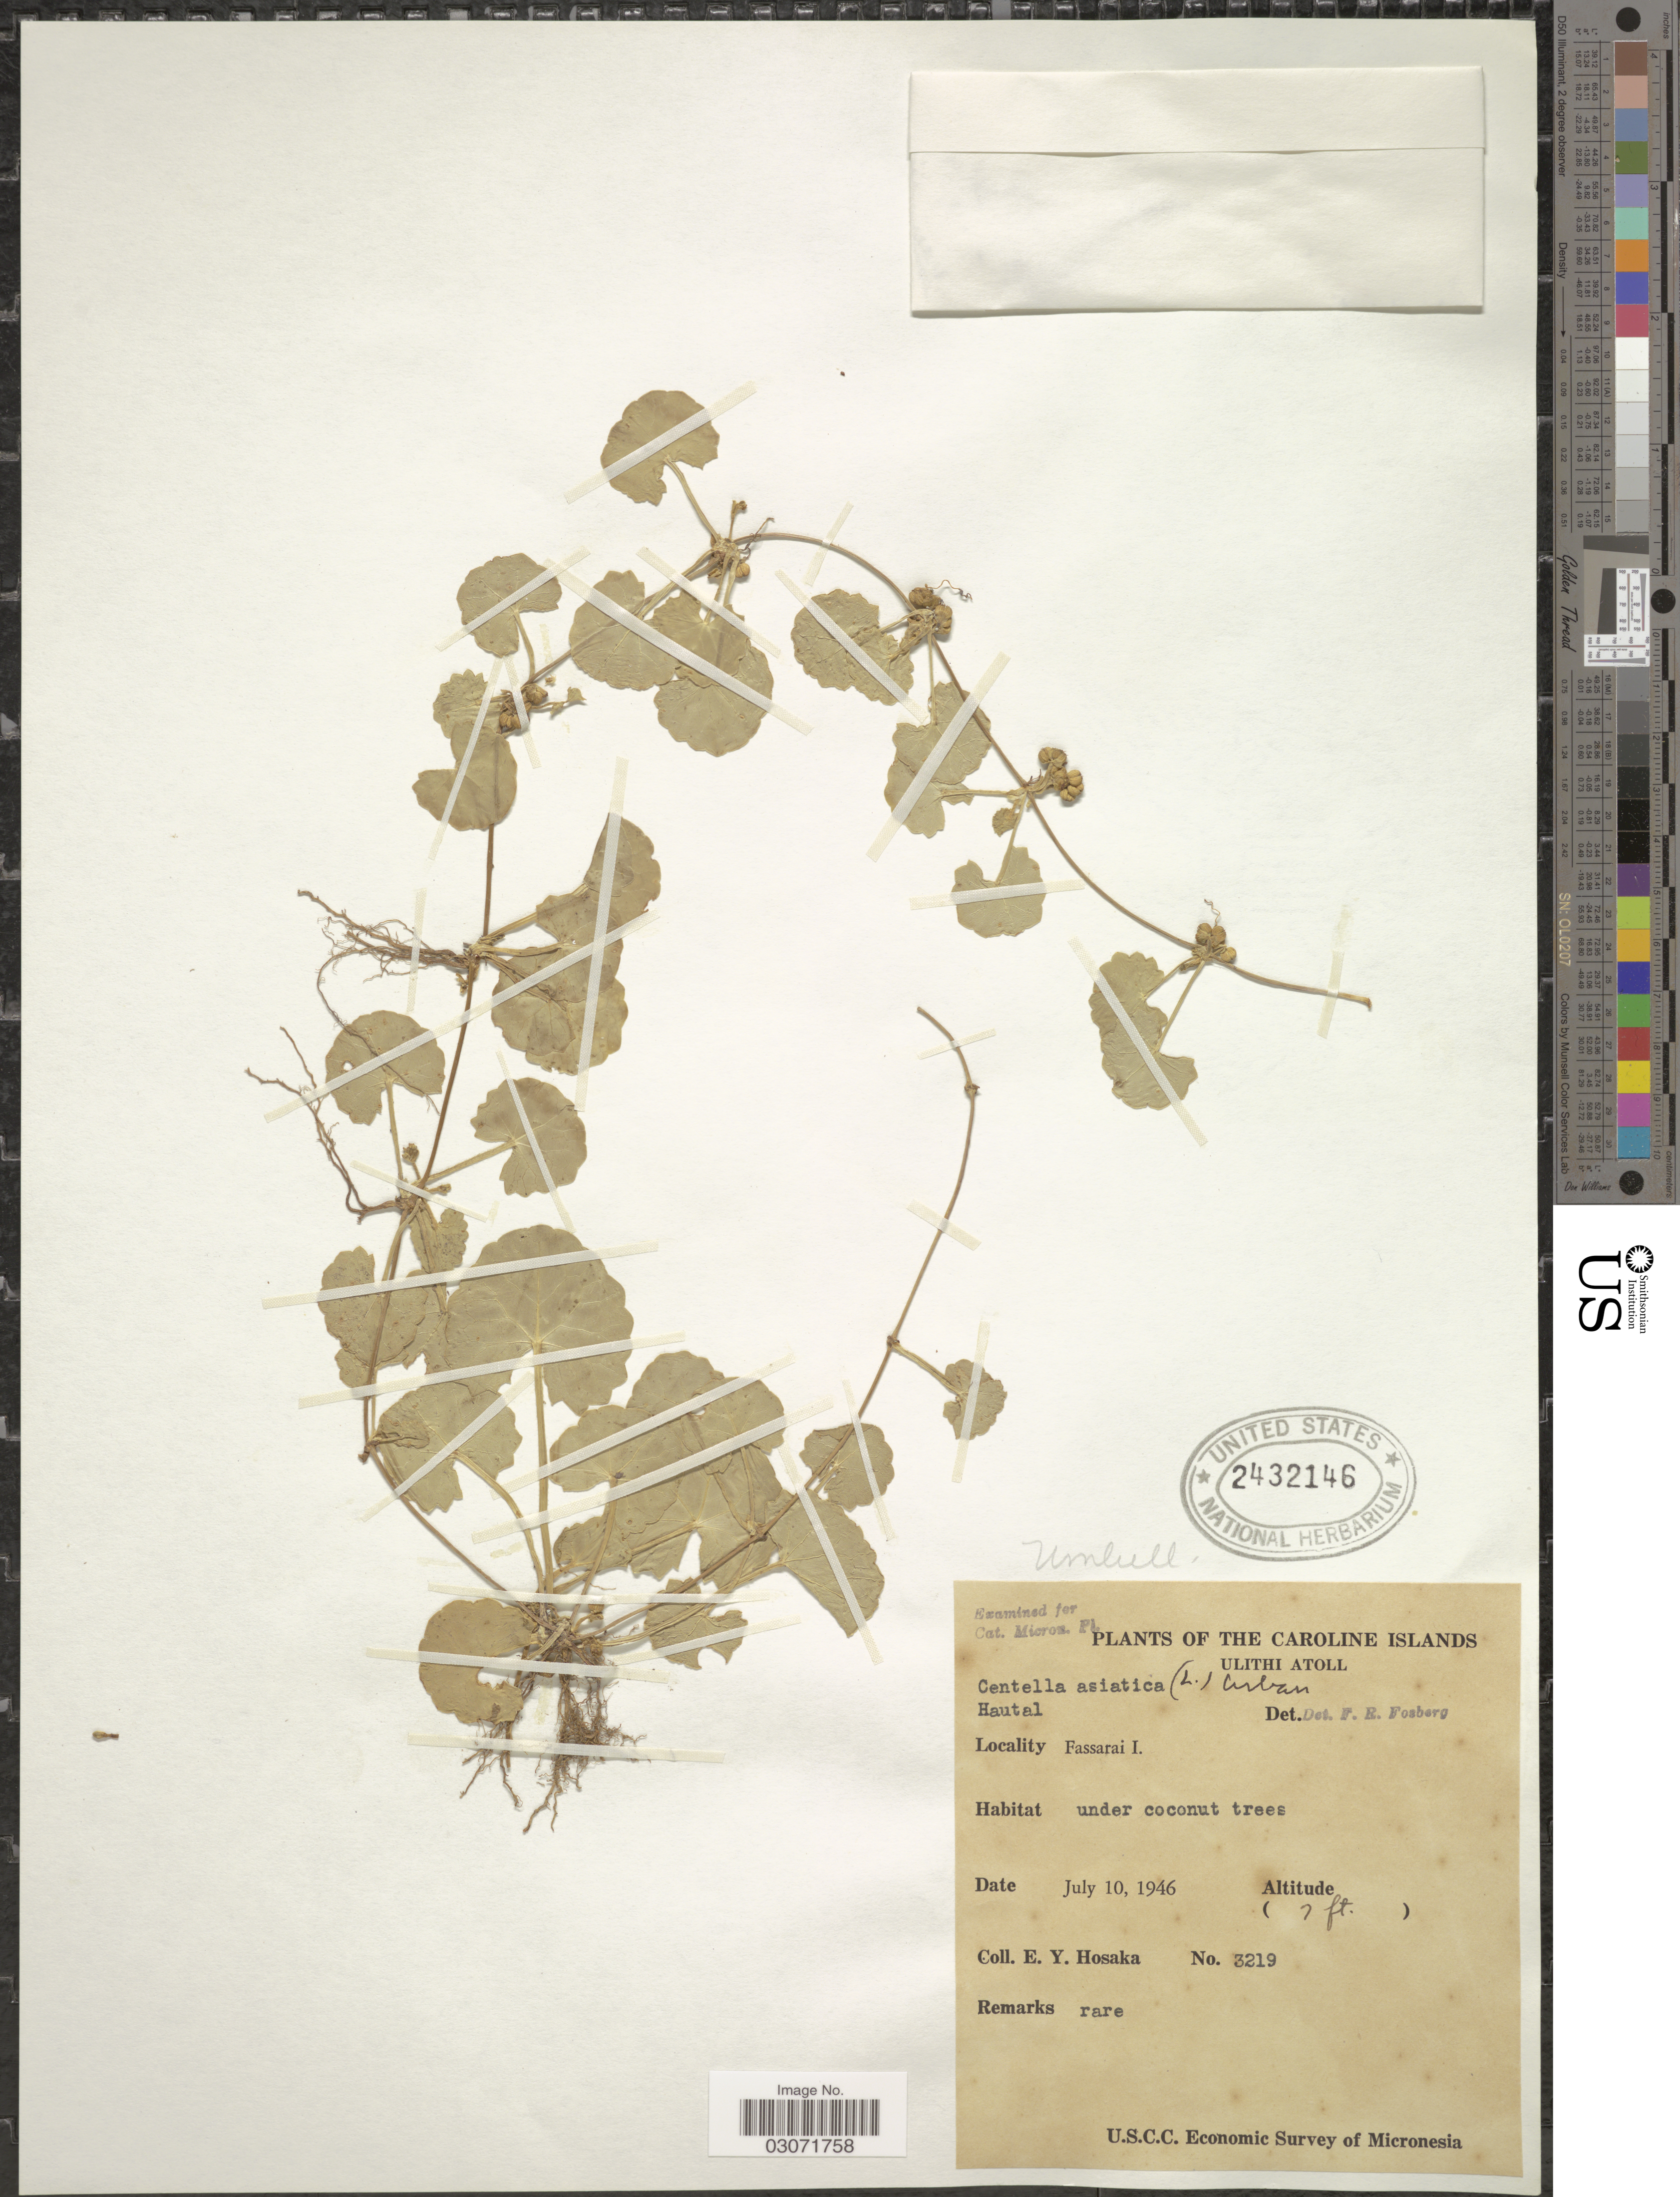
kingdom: Plantae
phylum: Tracheophyta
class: Magnoliopsida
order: Apiales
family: Apiaceae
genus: Centella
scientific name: Centella asiatica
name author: (L.) Urb.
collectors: E. Y. Hosaka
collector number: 3219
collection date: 1946-07-10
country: Micronesia, Federated States of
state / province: Yap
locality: The Caroline Island, Ulithi Atoll. Fassarai I.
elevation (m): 2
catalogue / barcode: US 2432146